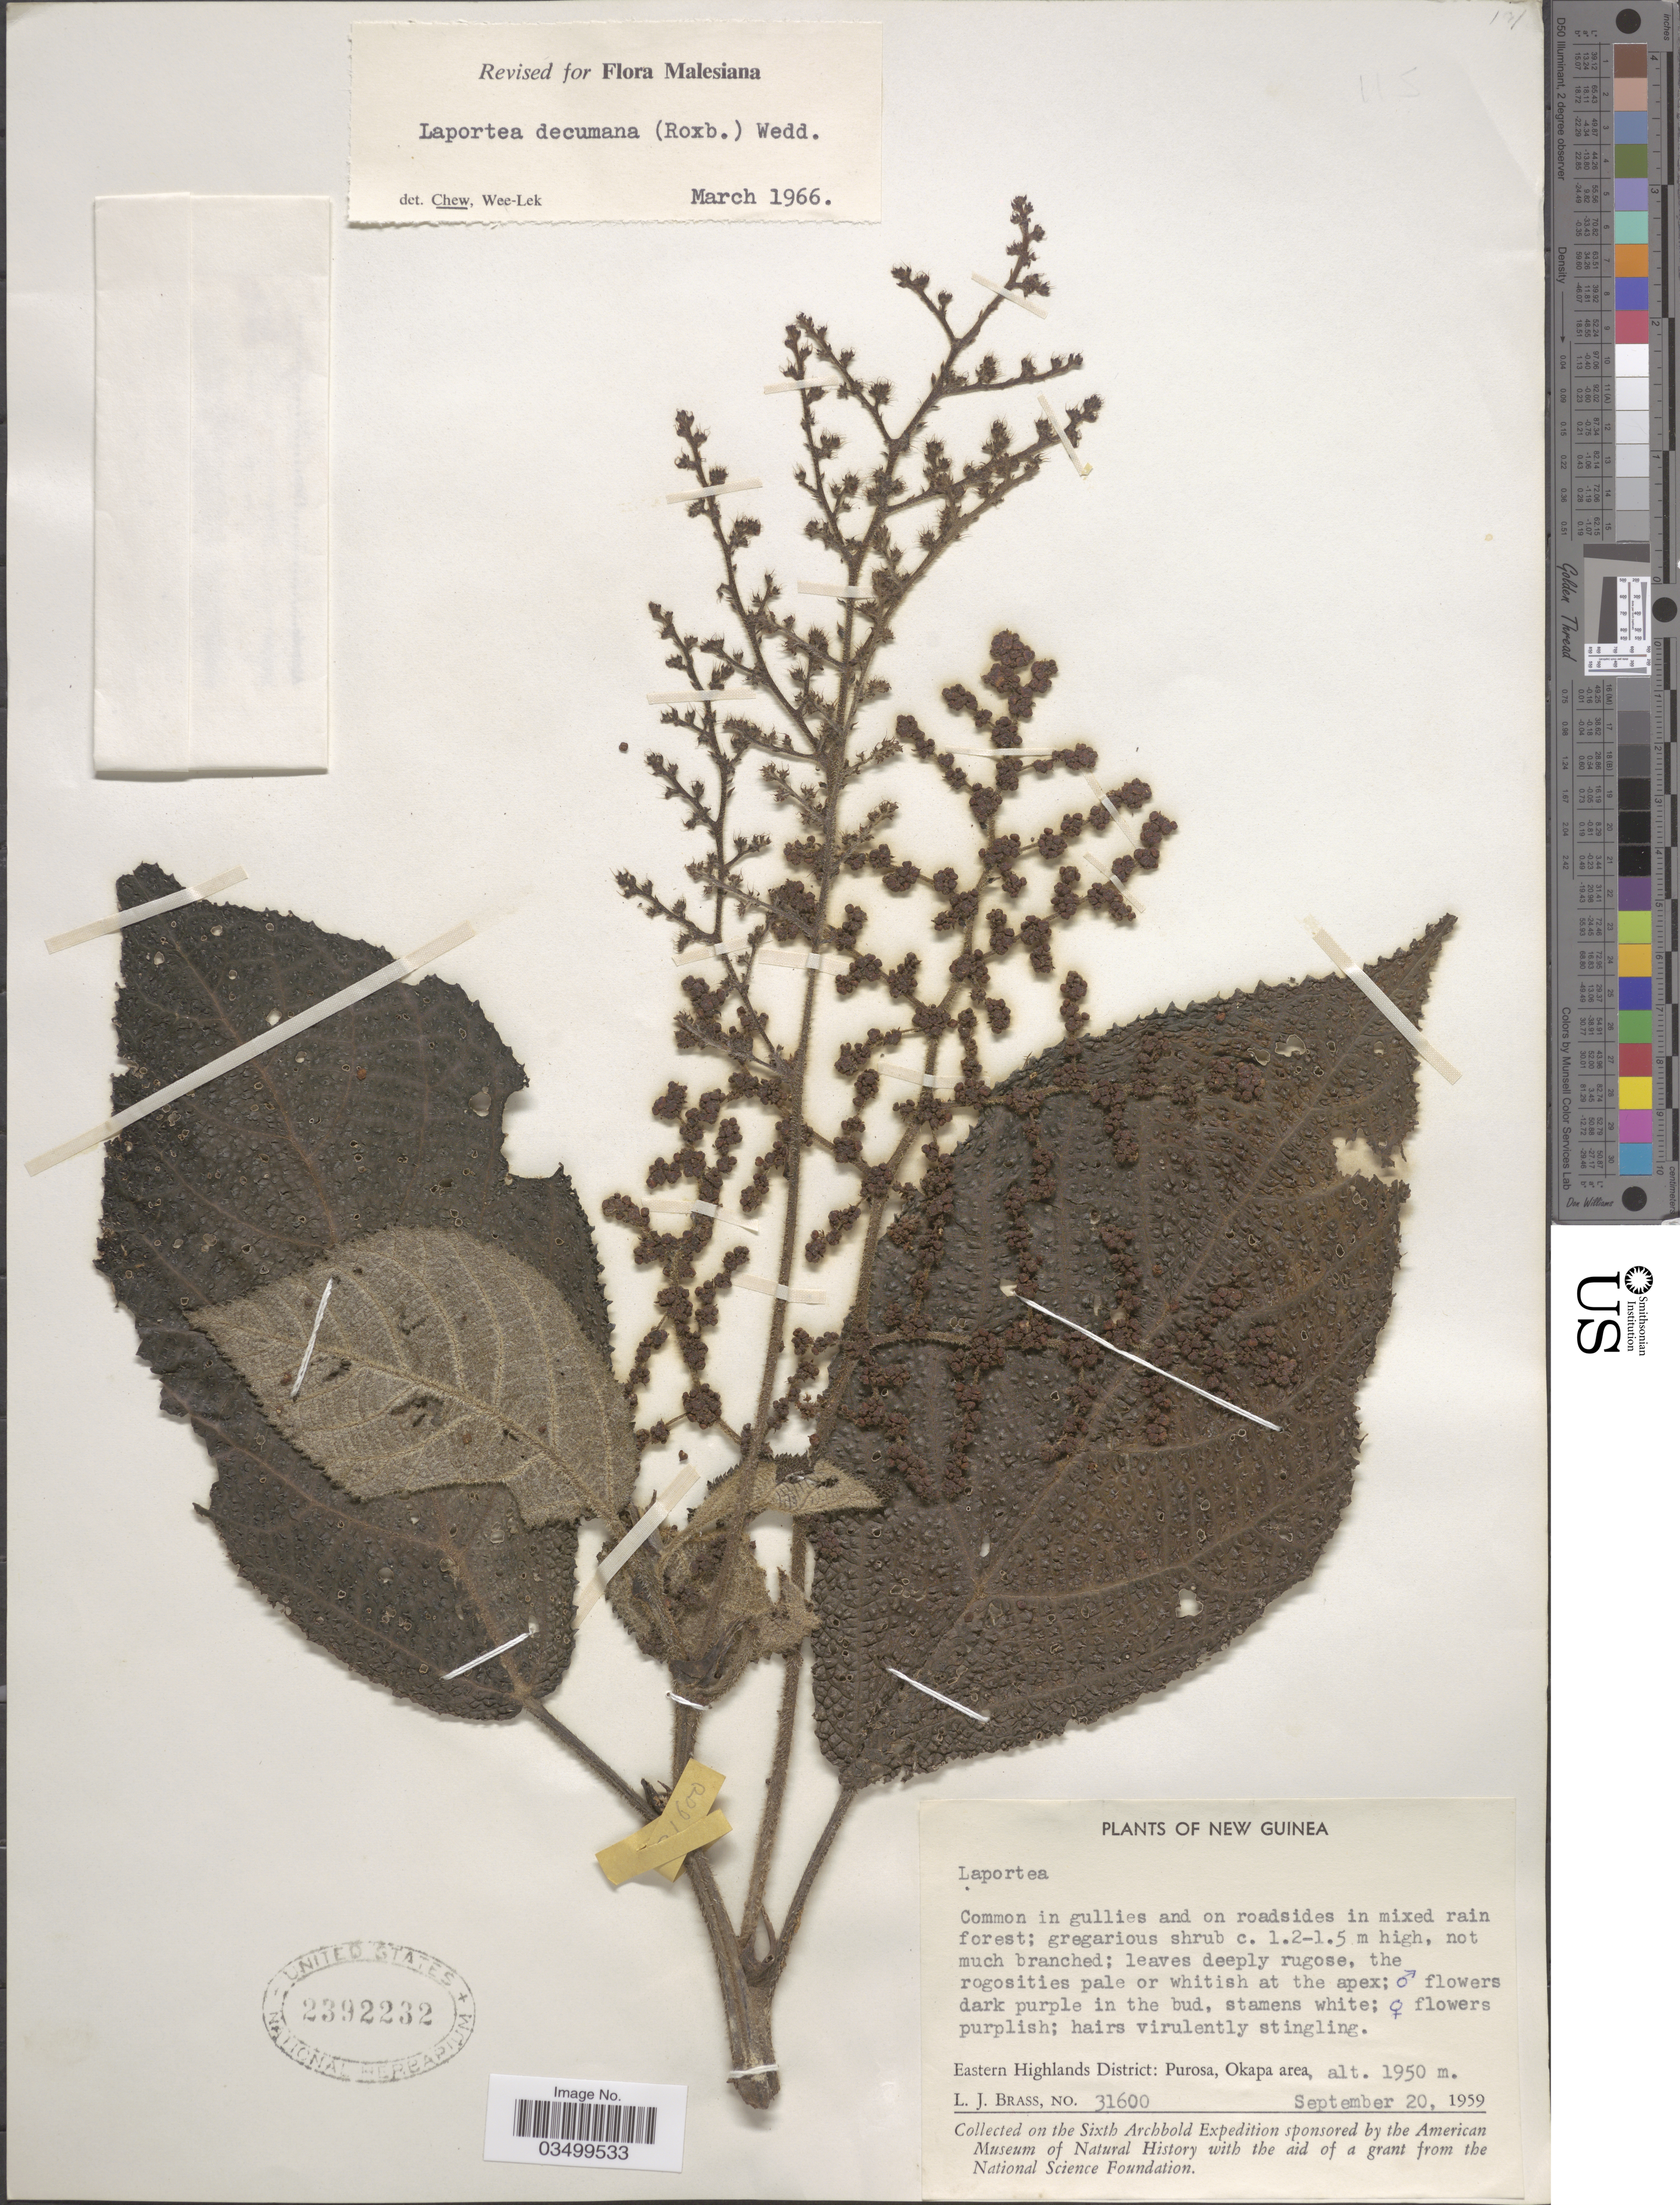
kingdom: Plantae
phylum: Tracheophyta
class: Magnoliopsida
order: Rosales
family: Urticaceae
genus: Laportea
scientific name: Laportea decumana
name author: (Roxb.) Wedd.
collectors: L. J. Brass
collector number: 31600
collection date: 1959-09-20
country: Papua New Guinea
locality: Eastern Highlands District: Purosa, Okapa area.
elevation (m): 1950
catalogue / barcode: US 2392232